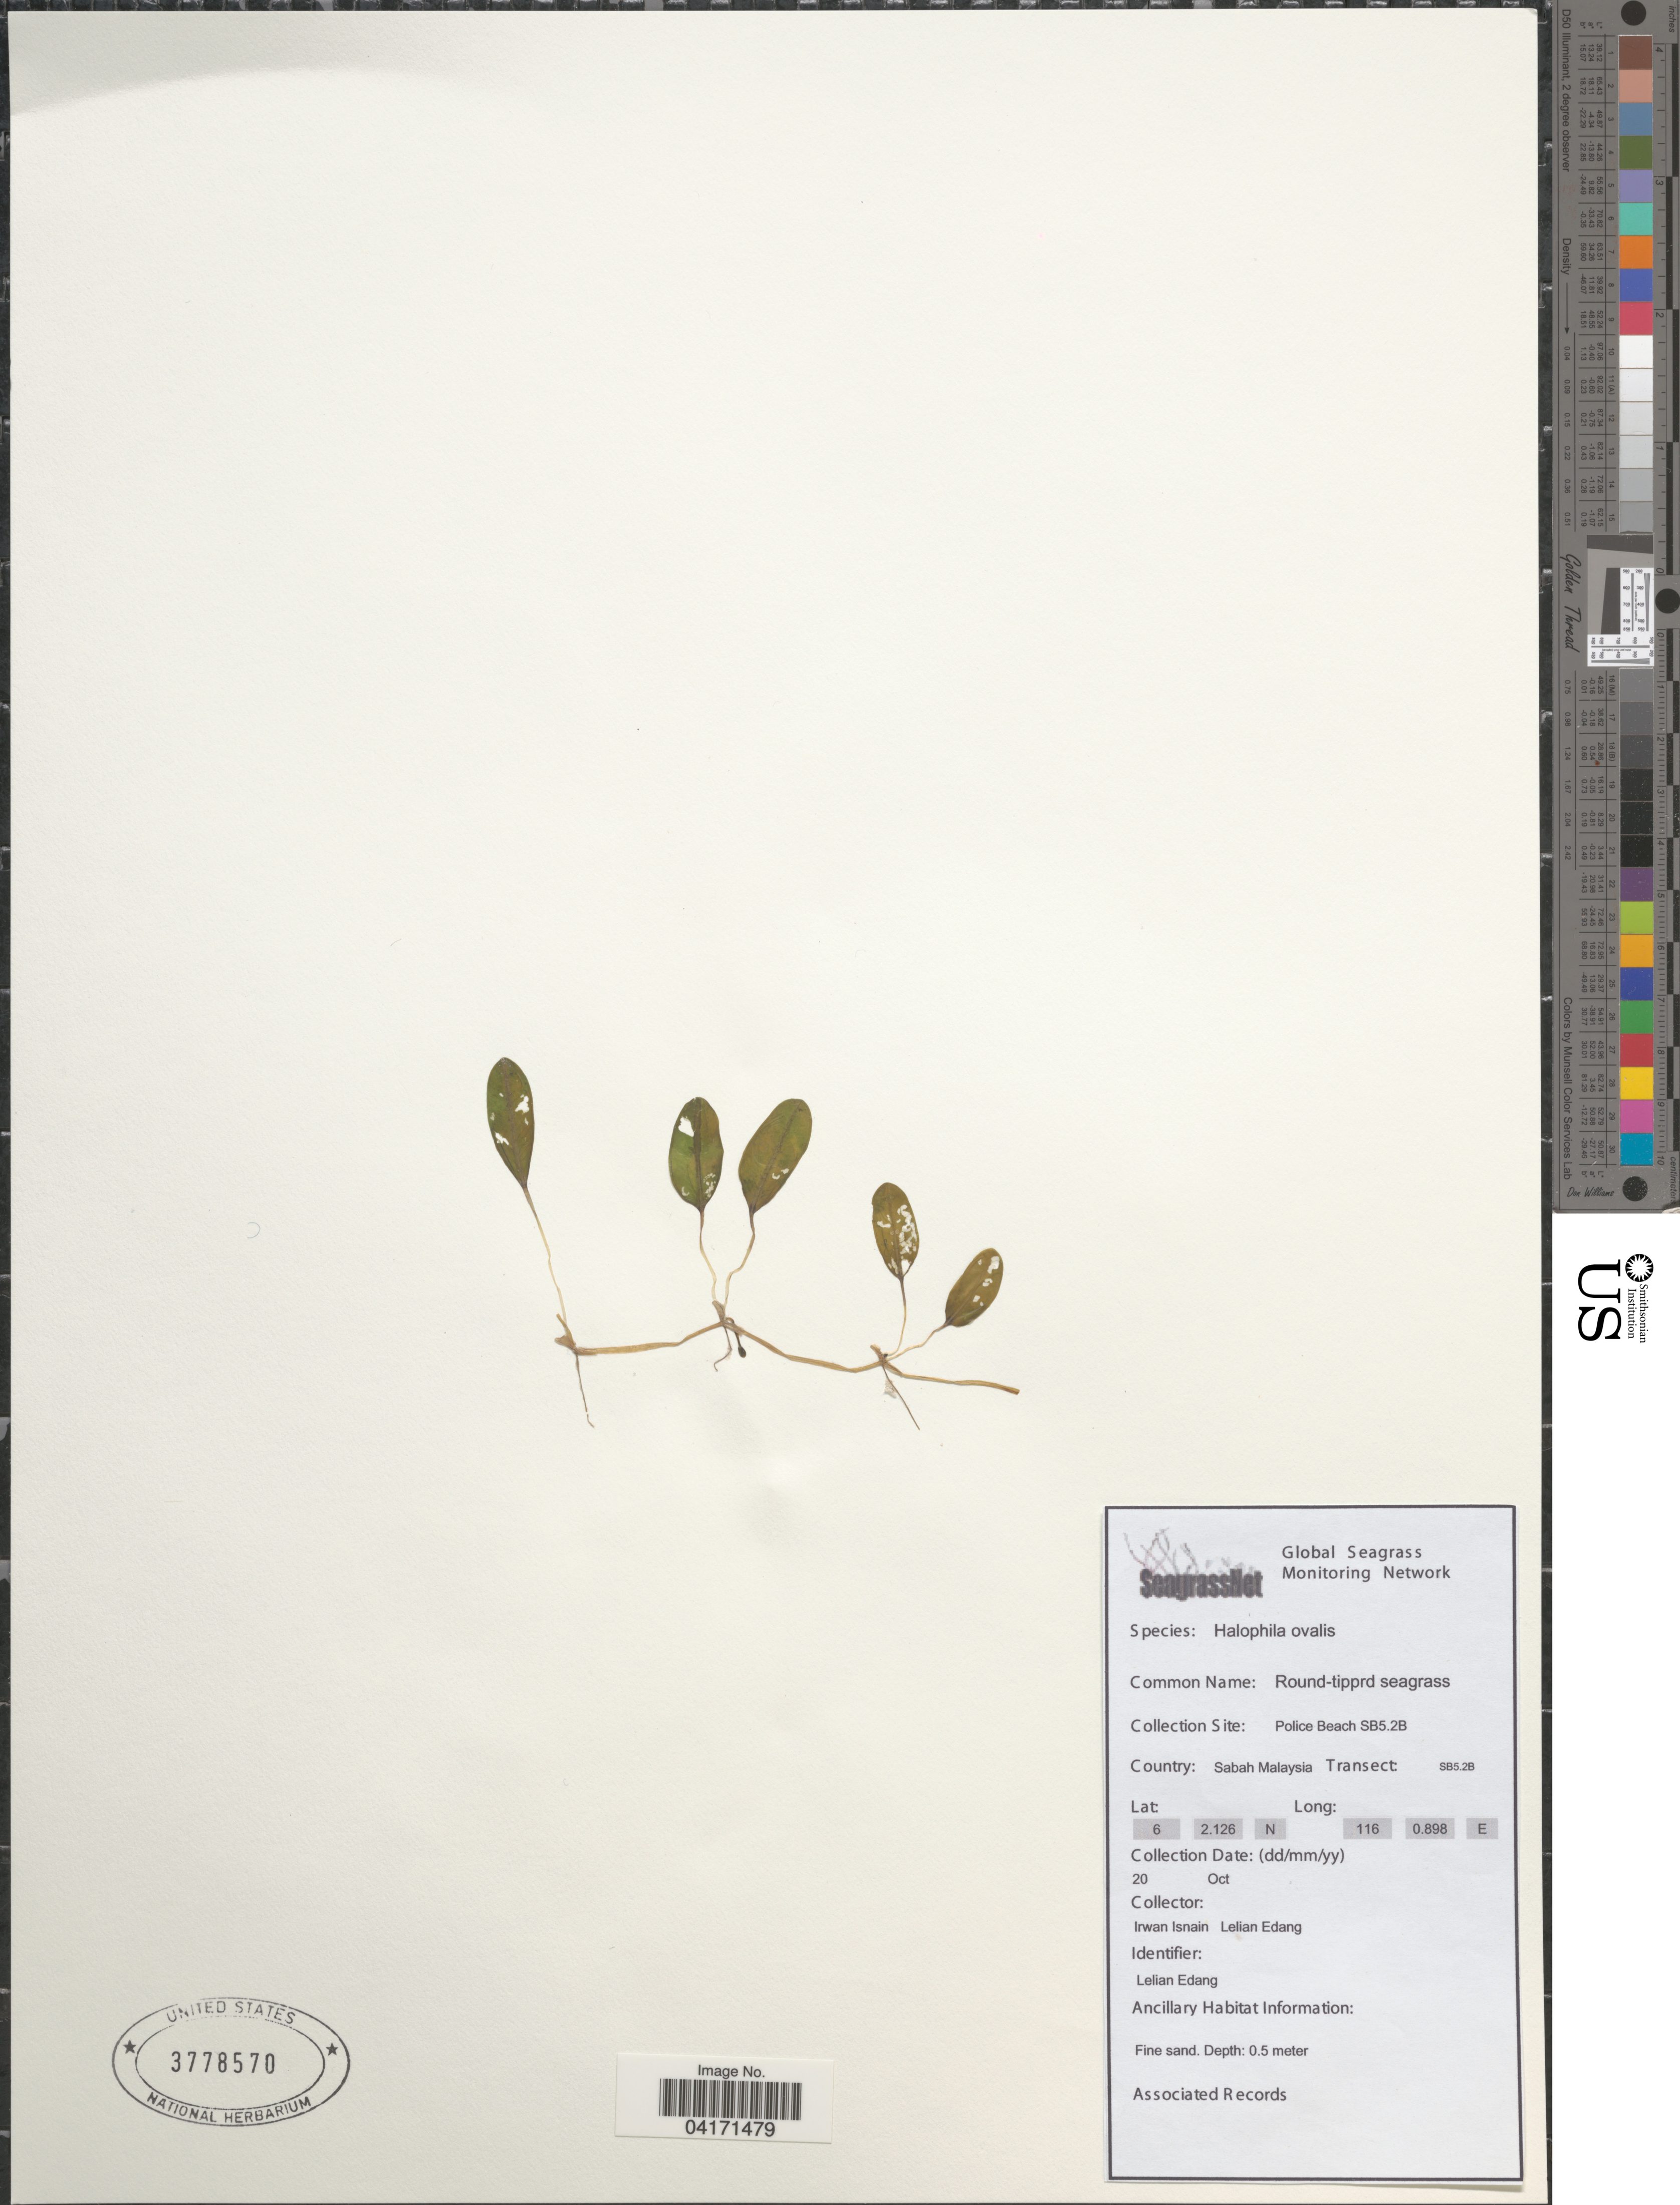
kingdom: Plantae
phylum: Tracheophyta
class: Liliopsida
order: Alismatales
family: Hydrocharitaceae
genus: Halophila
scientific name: Halophila ovalis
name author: (R. Br.) Hook. f.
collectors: I. Isnain & L. Edang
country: Malaysia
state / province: Sabah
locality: Police Beach SB5.2B. SB5.2B.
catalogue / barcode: US 3778570